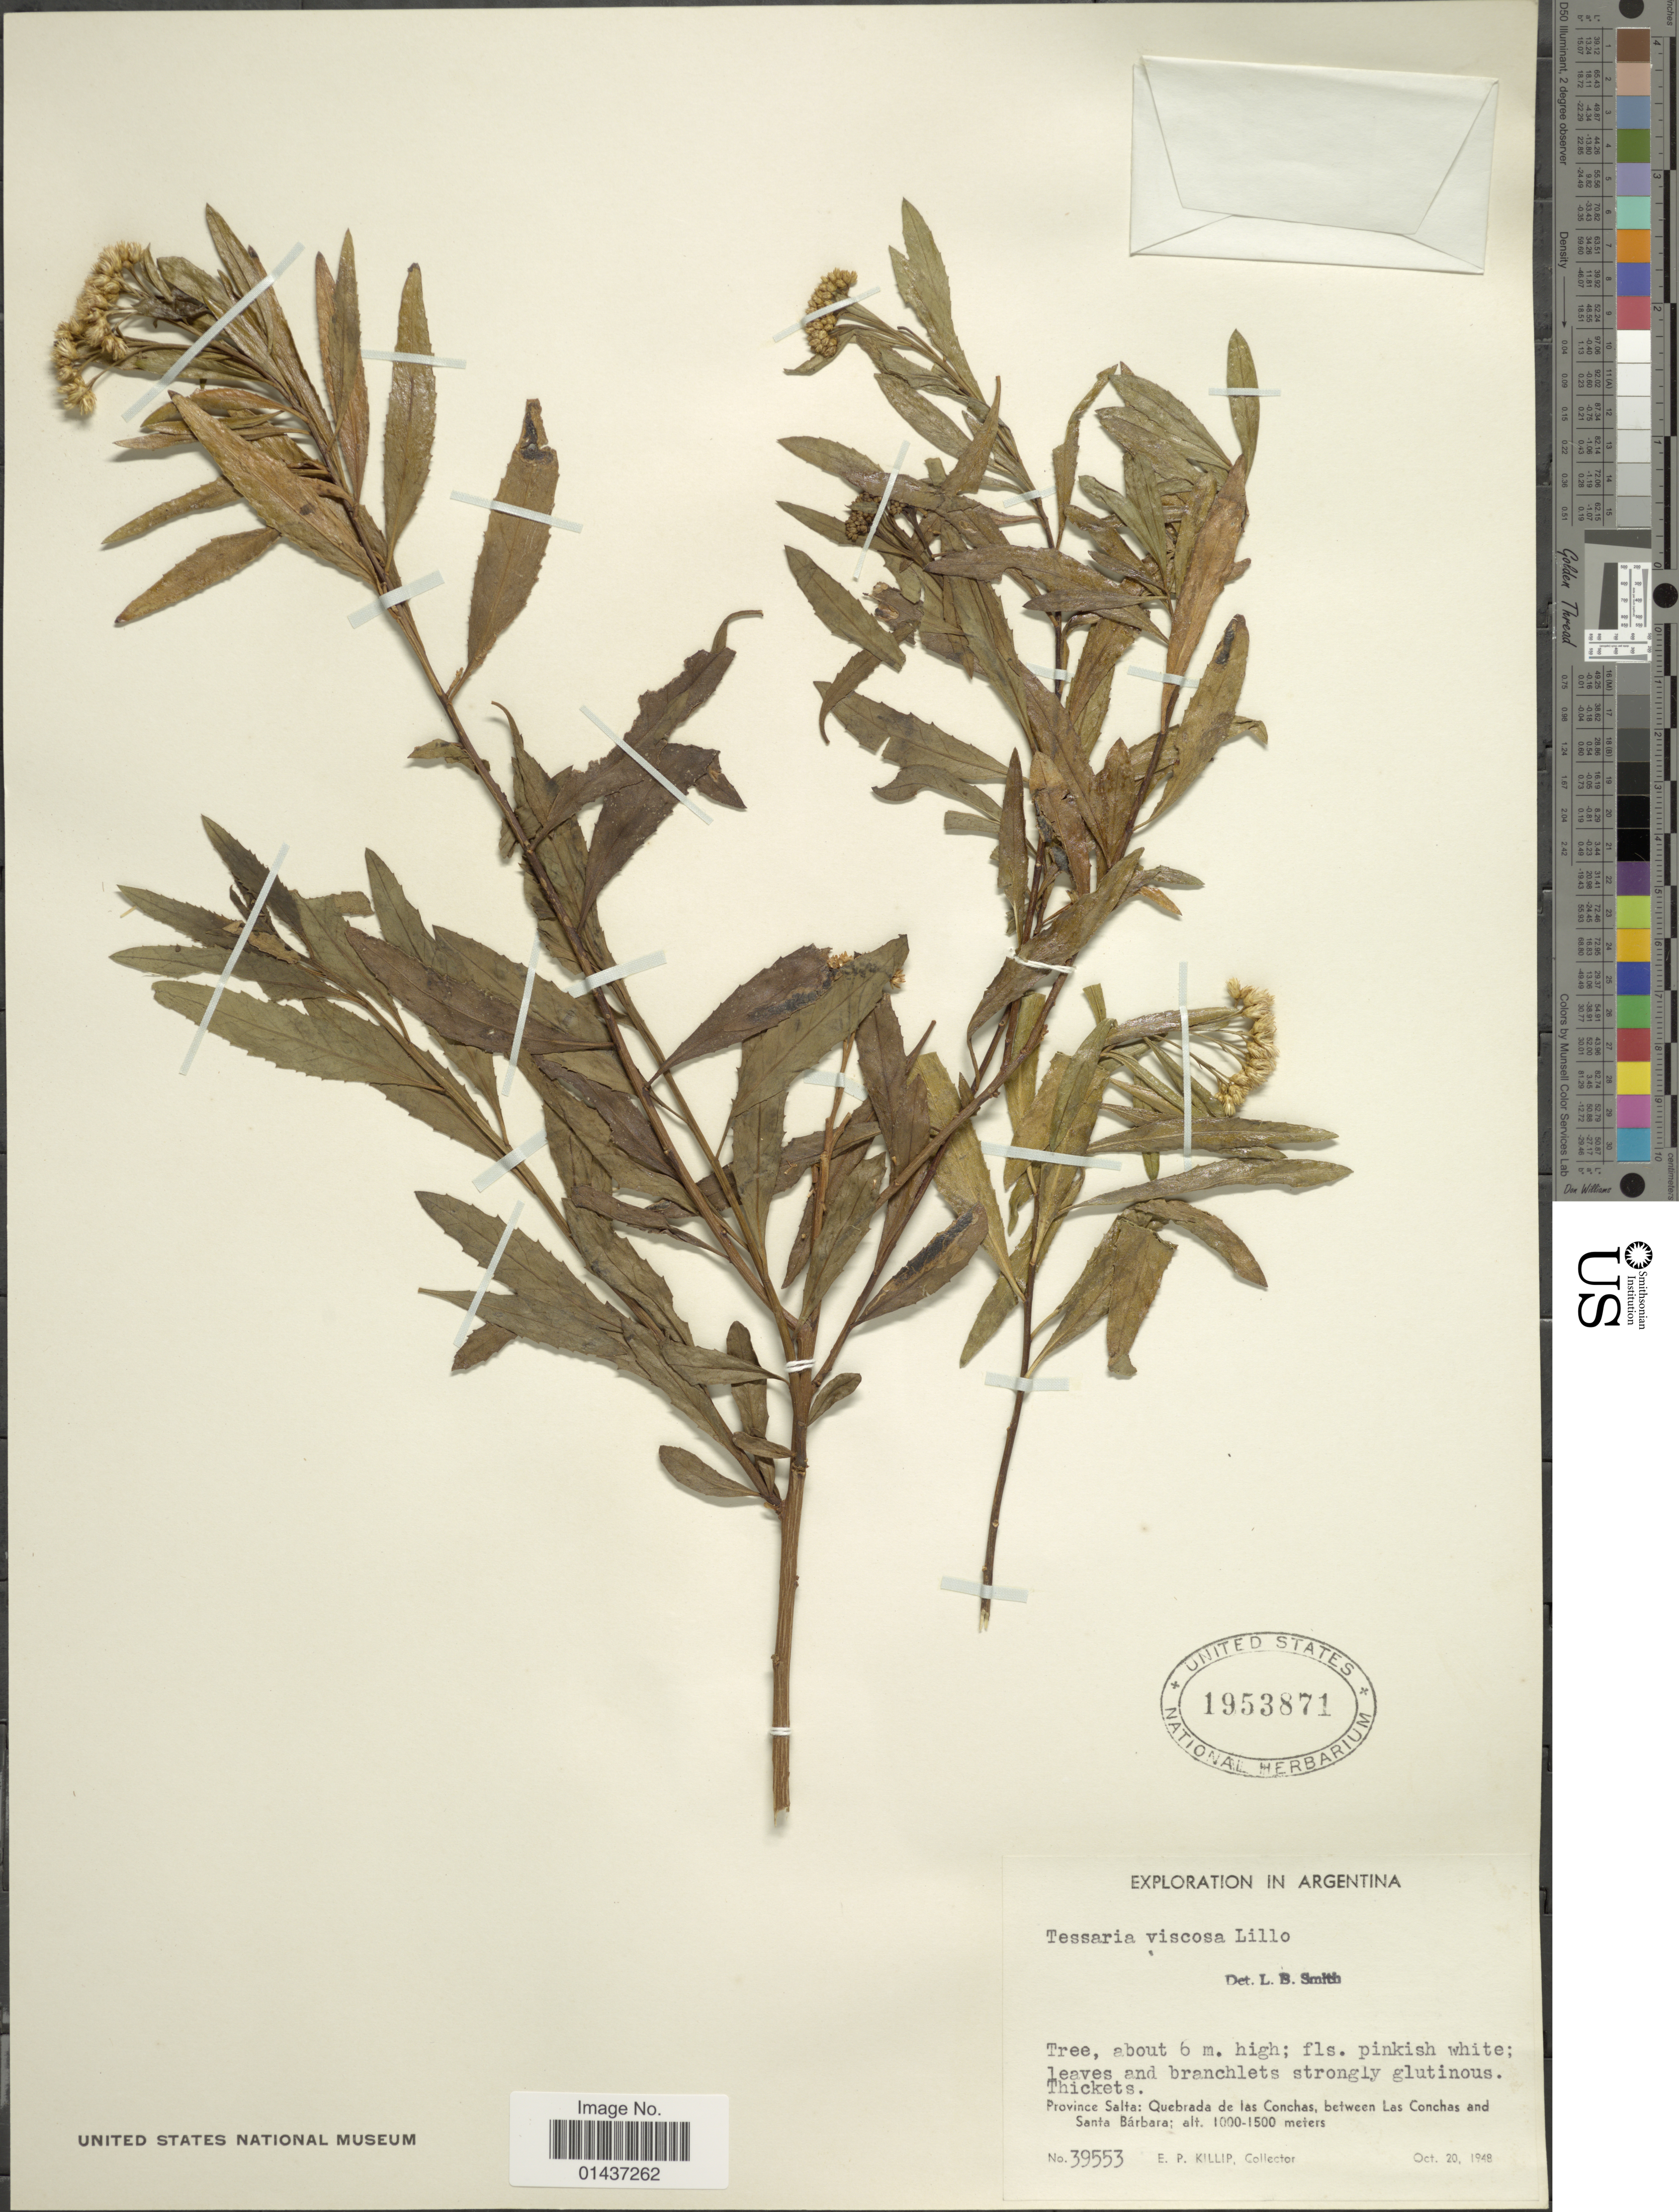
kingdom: Plantae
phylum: Tracheophyta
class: Magnoliopsida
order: Asterales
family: Asteraceae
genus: Tessaria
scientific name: Tessaria dodoneifolia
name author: (Hook. & Arn.) Cabrera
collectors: E. P. Killip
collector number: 39553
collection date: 1948-10-20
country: Argentina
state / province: Salta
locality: Quebrada de las Conchas, between Las Conchas and Santa Bárbara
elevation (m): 1000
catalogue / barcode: US 1953871